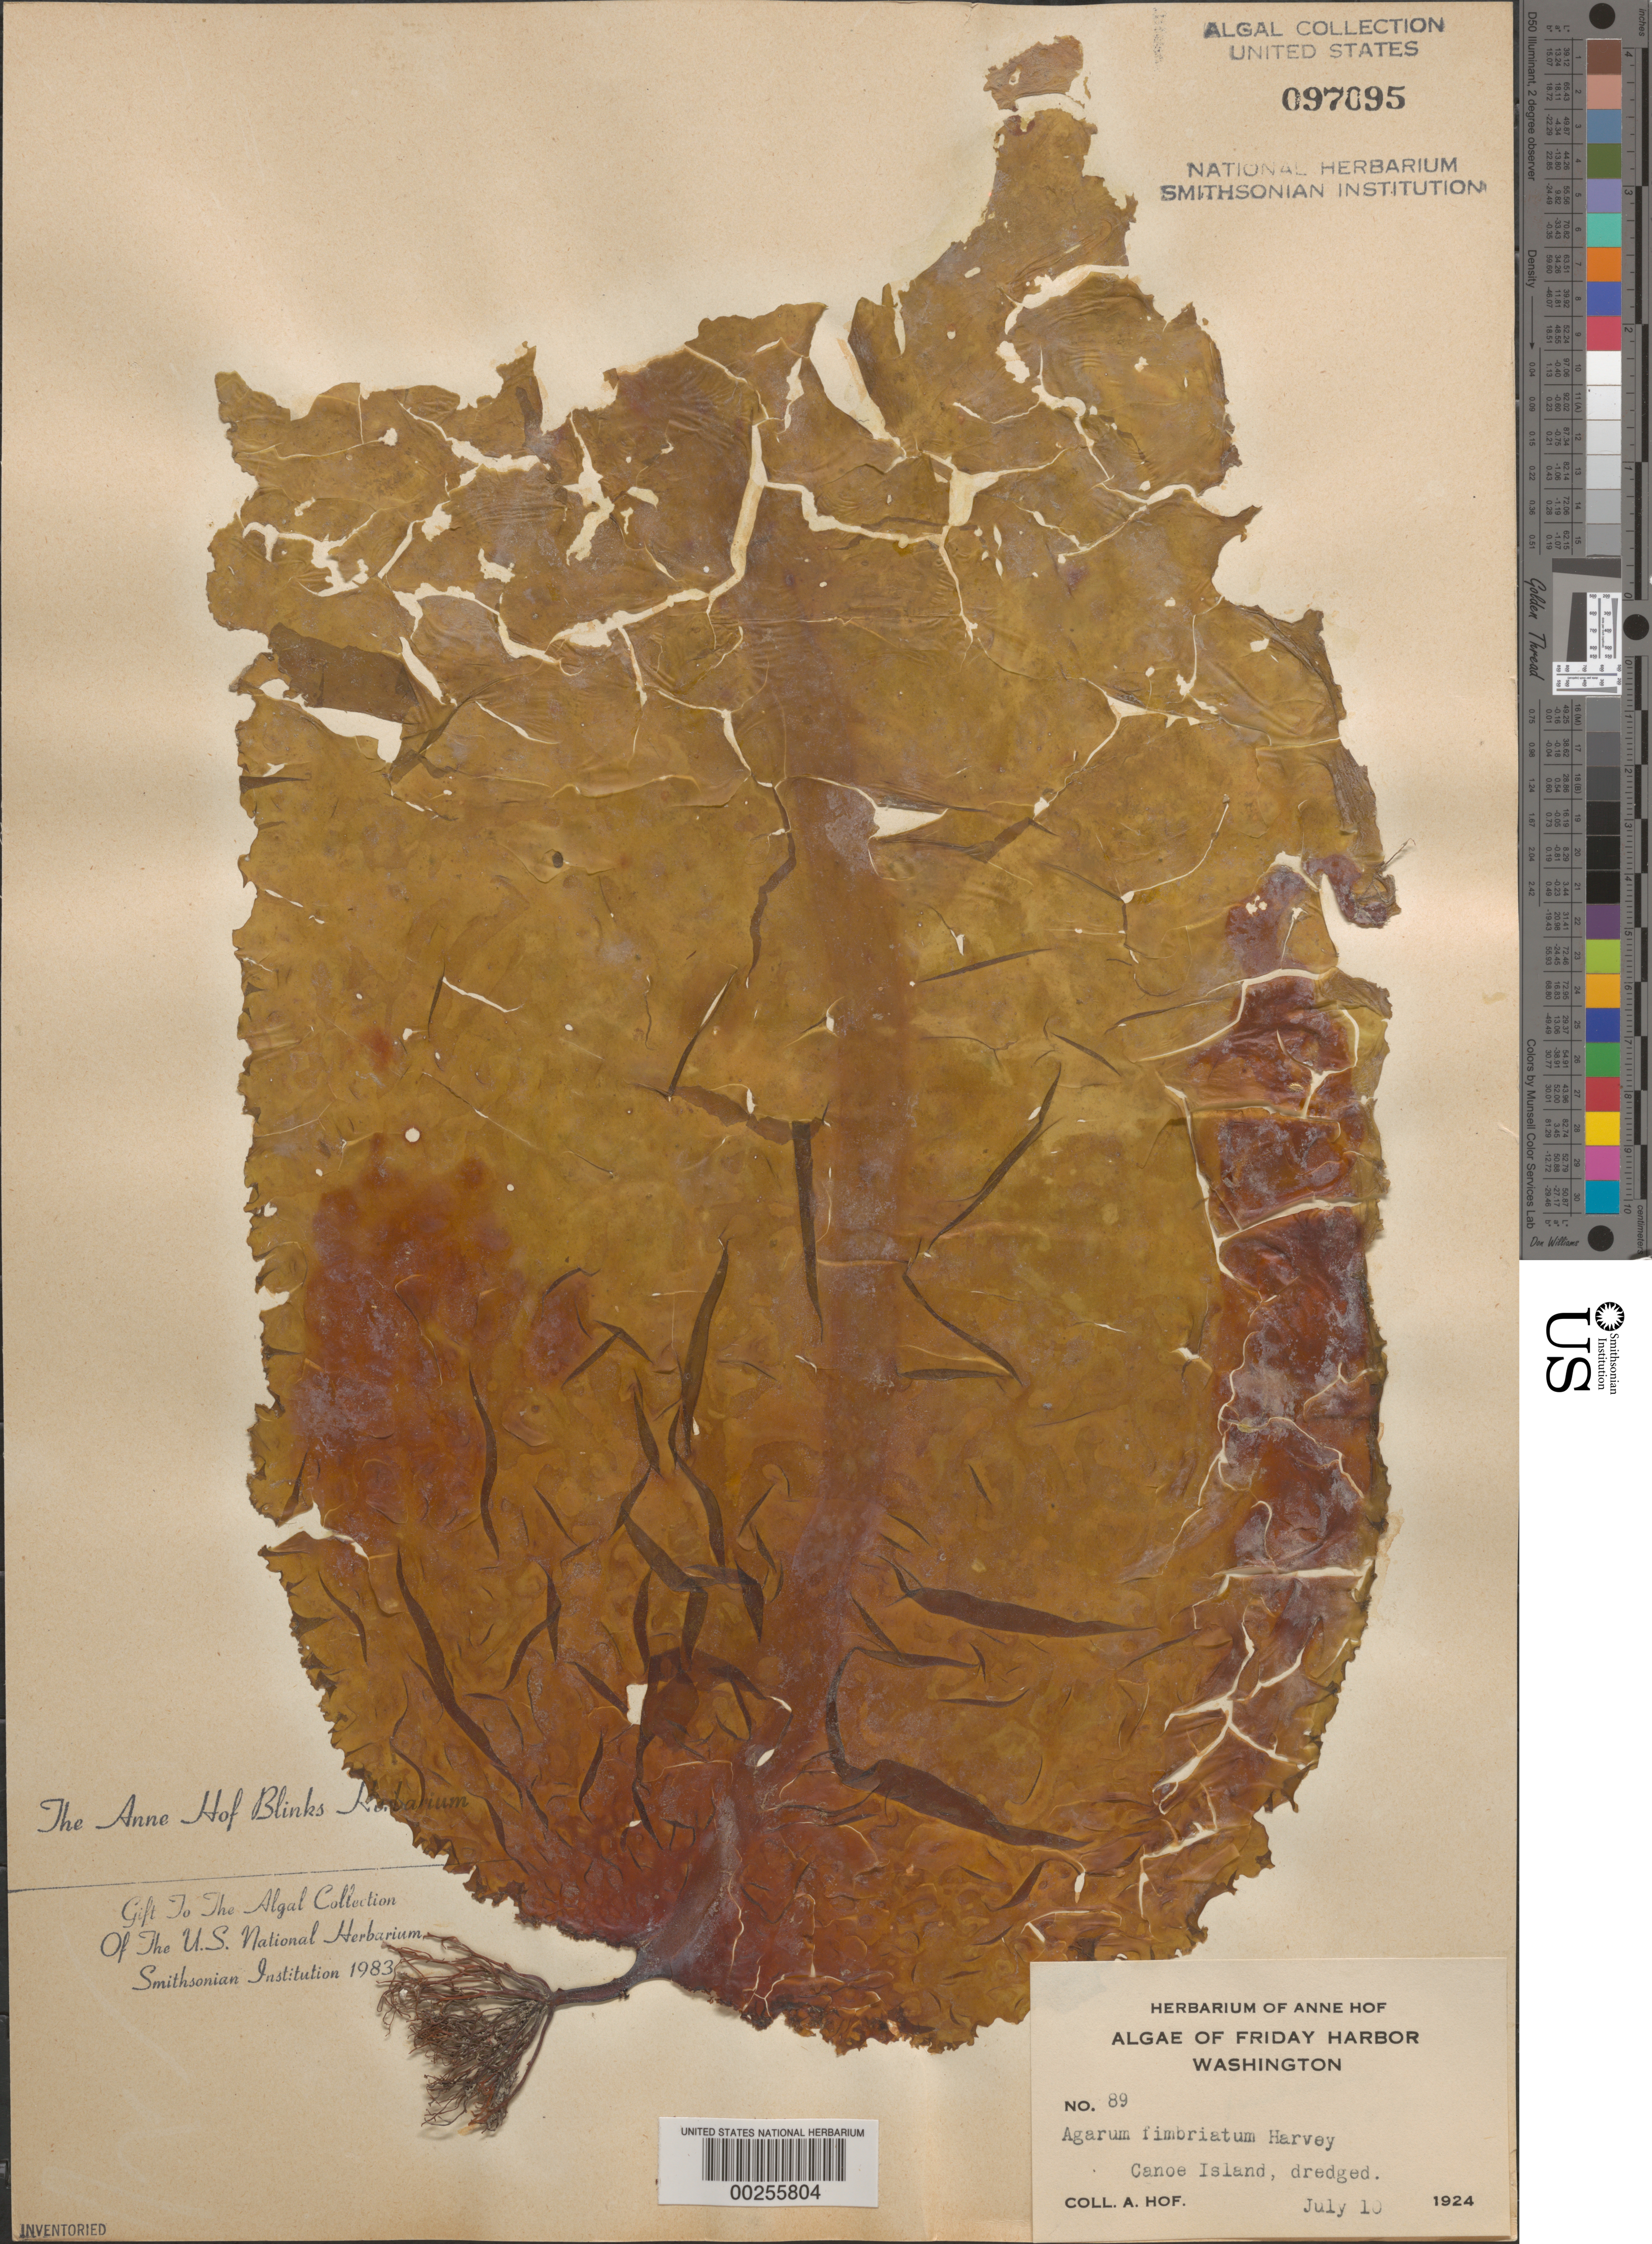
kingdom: Chromista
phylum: Ochrophyta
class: Phaeophyceae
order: Laminariales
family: Agaraceae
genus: Neoagarum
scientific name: Neoagarum fimbriatum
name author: (Harvey) H.Kawai & Hanyuda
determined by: Algae name updating Project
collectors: A. Blinks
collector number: AHB 89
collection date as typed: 10 Jul 1924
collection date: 1924-07-10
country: United States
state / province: Washington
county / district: San Juan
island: San Juan Island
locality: Friday Harbor, Canoe Island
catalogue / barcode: US 97095